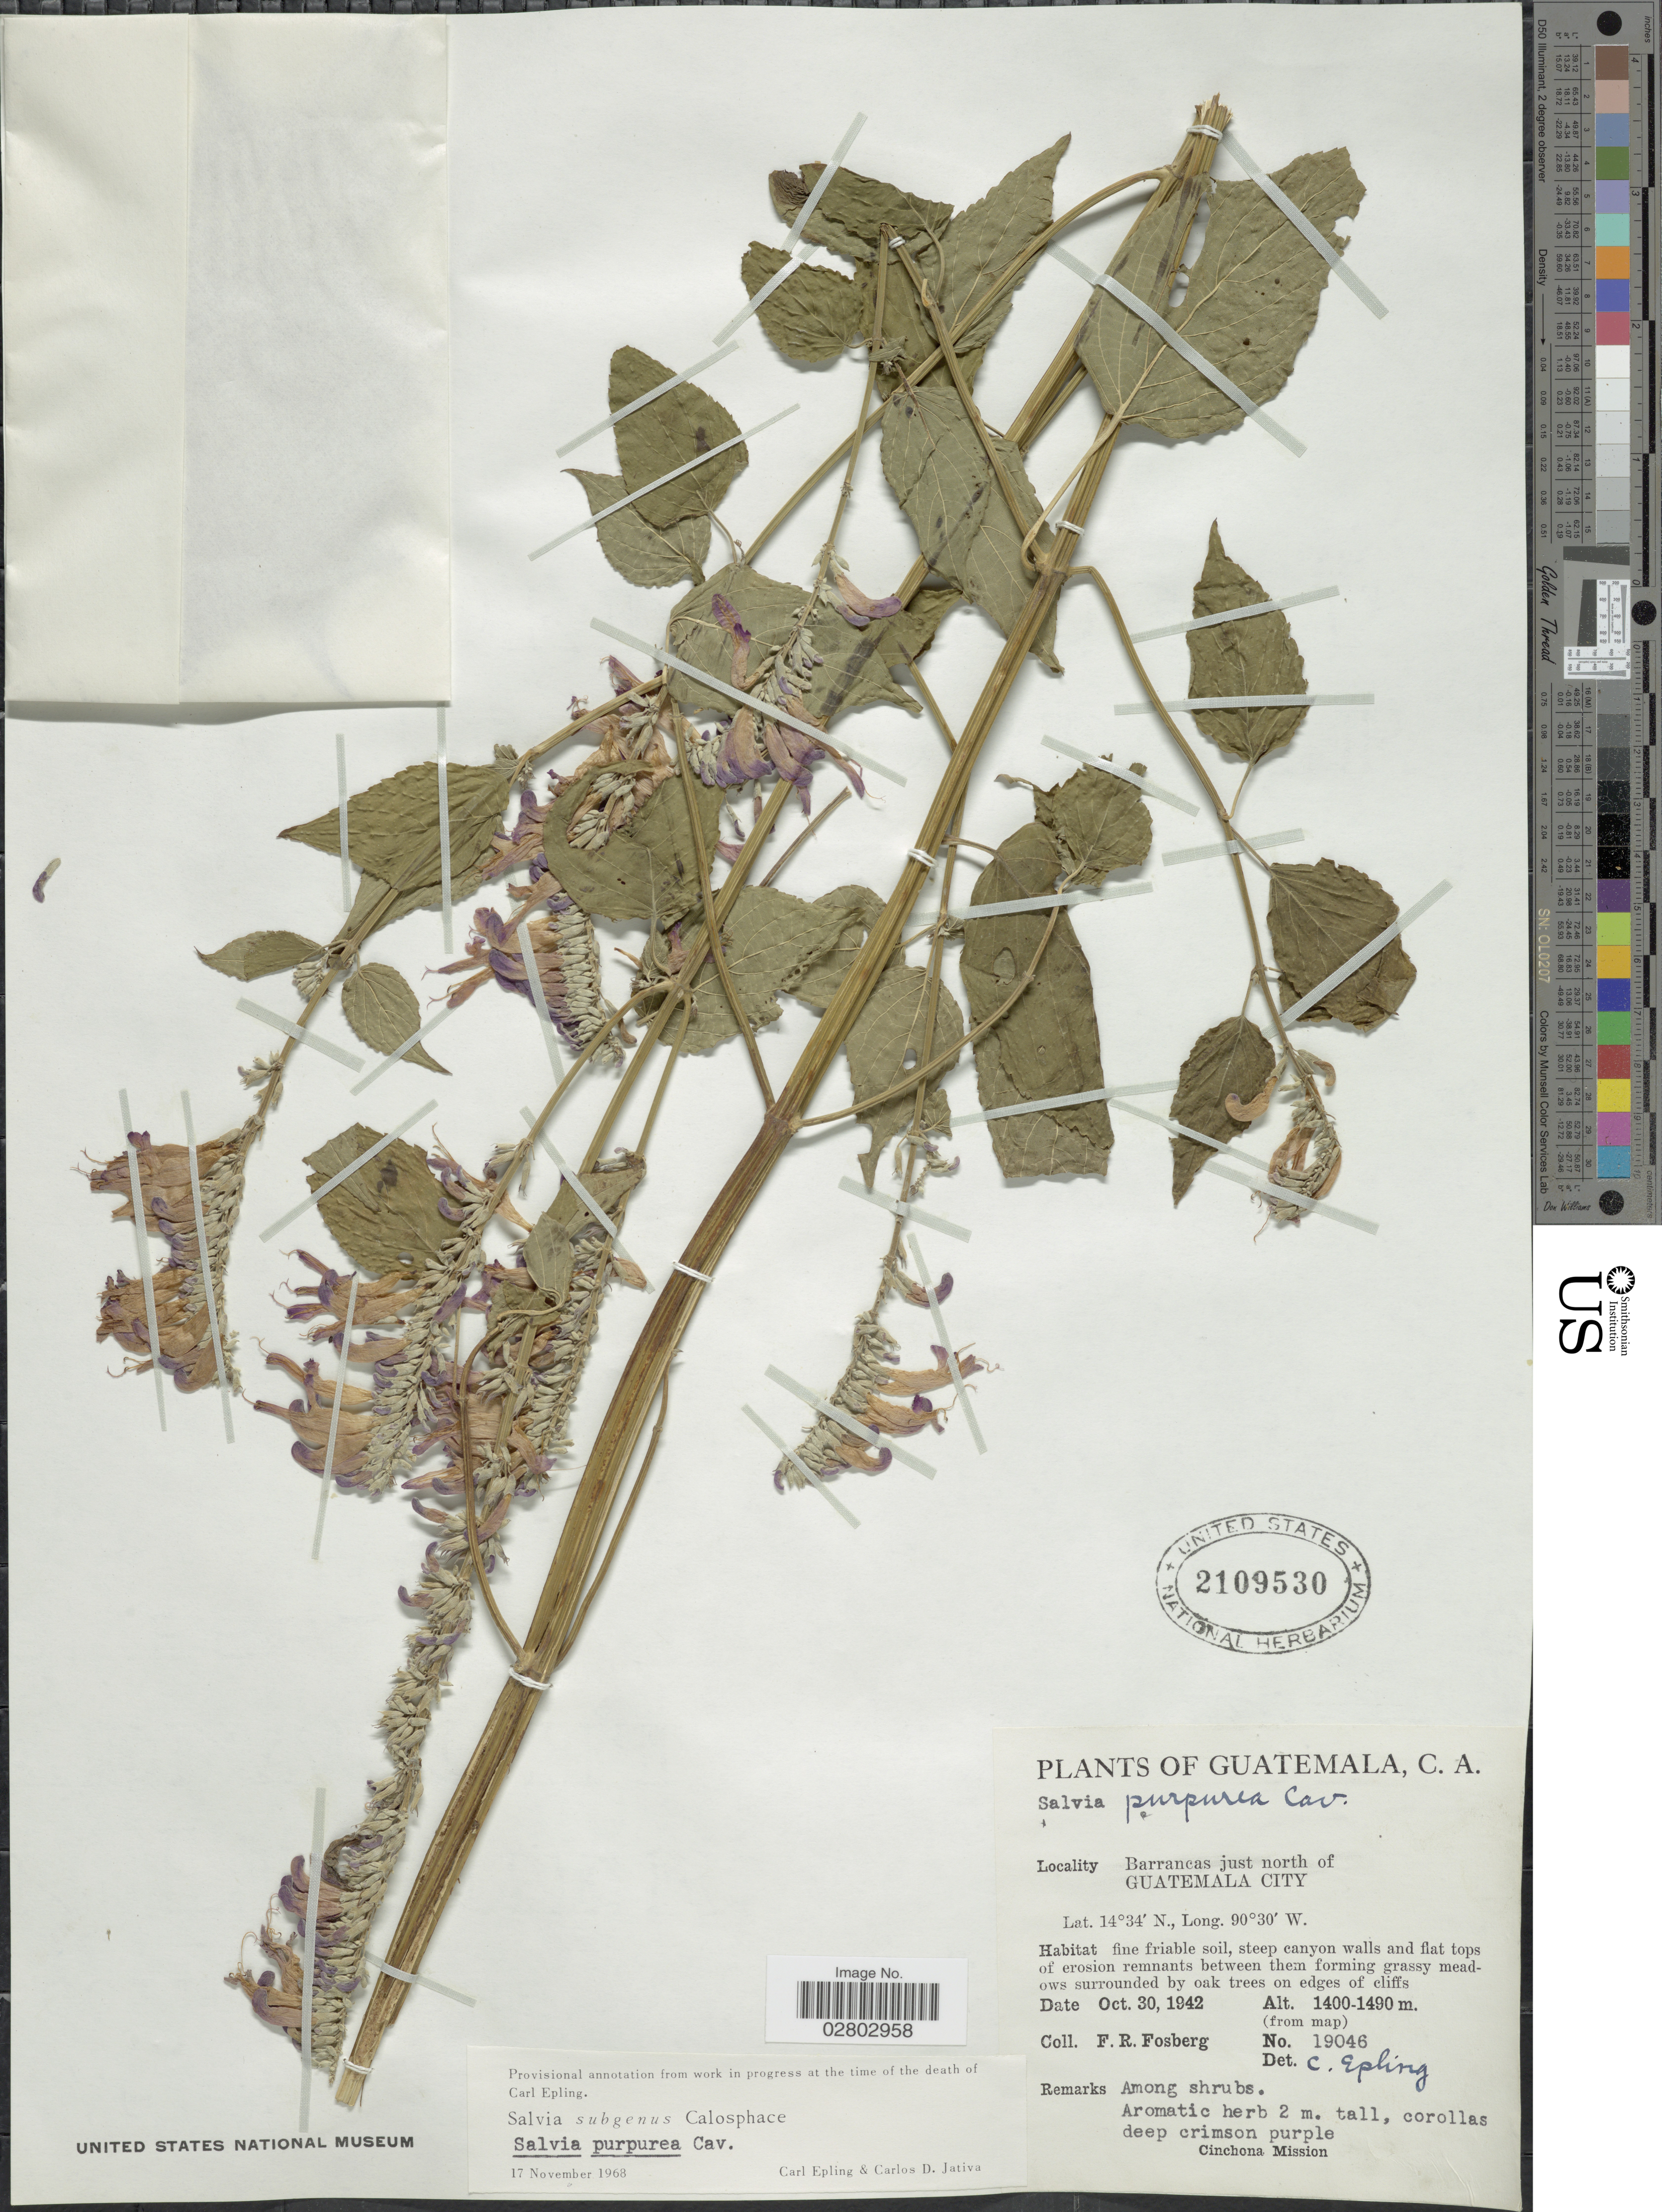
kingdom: Plantae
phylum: Tracheophyta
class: Magnoliopsida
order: Lamiales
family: Lamiaceae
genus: Salvia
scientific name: Salvia purpurea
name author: Cav.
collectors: F. R. Fosberg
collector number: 19046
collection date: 1942-10-30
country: Guatemala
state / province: Guatemala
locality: Barrancas just north of Guatemala City.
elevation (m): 1400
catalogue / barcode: US 2109530